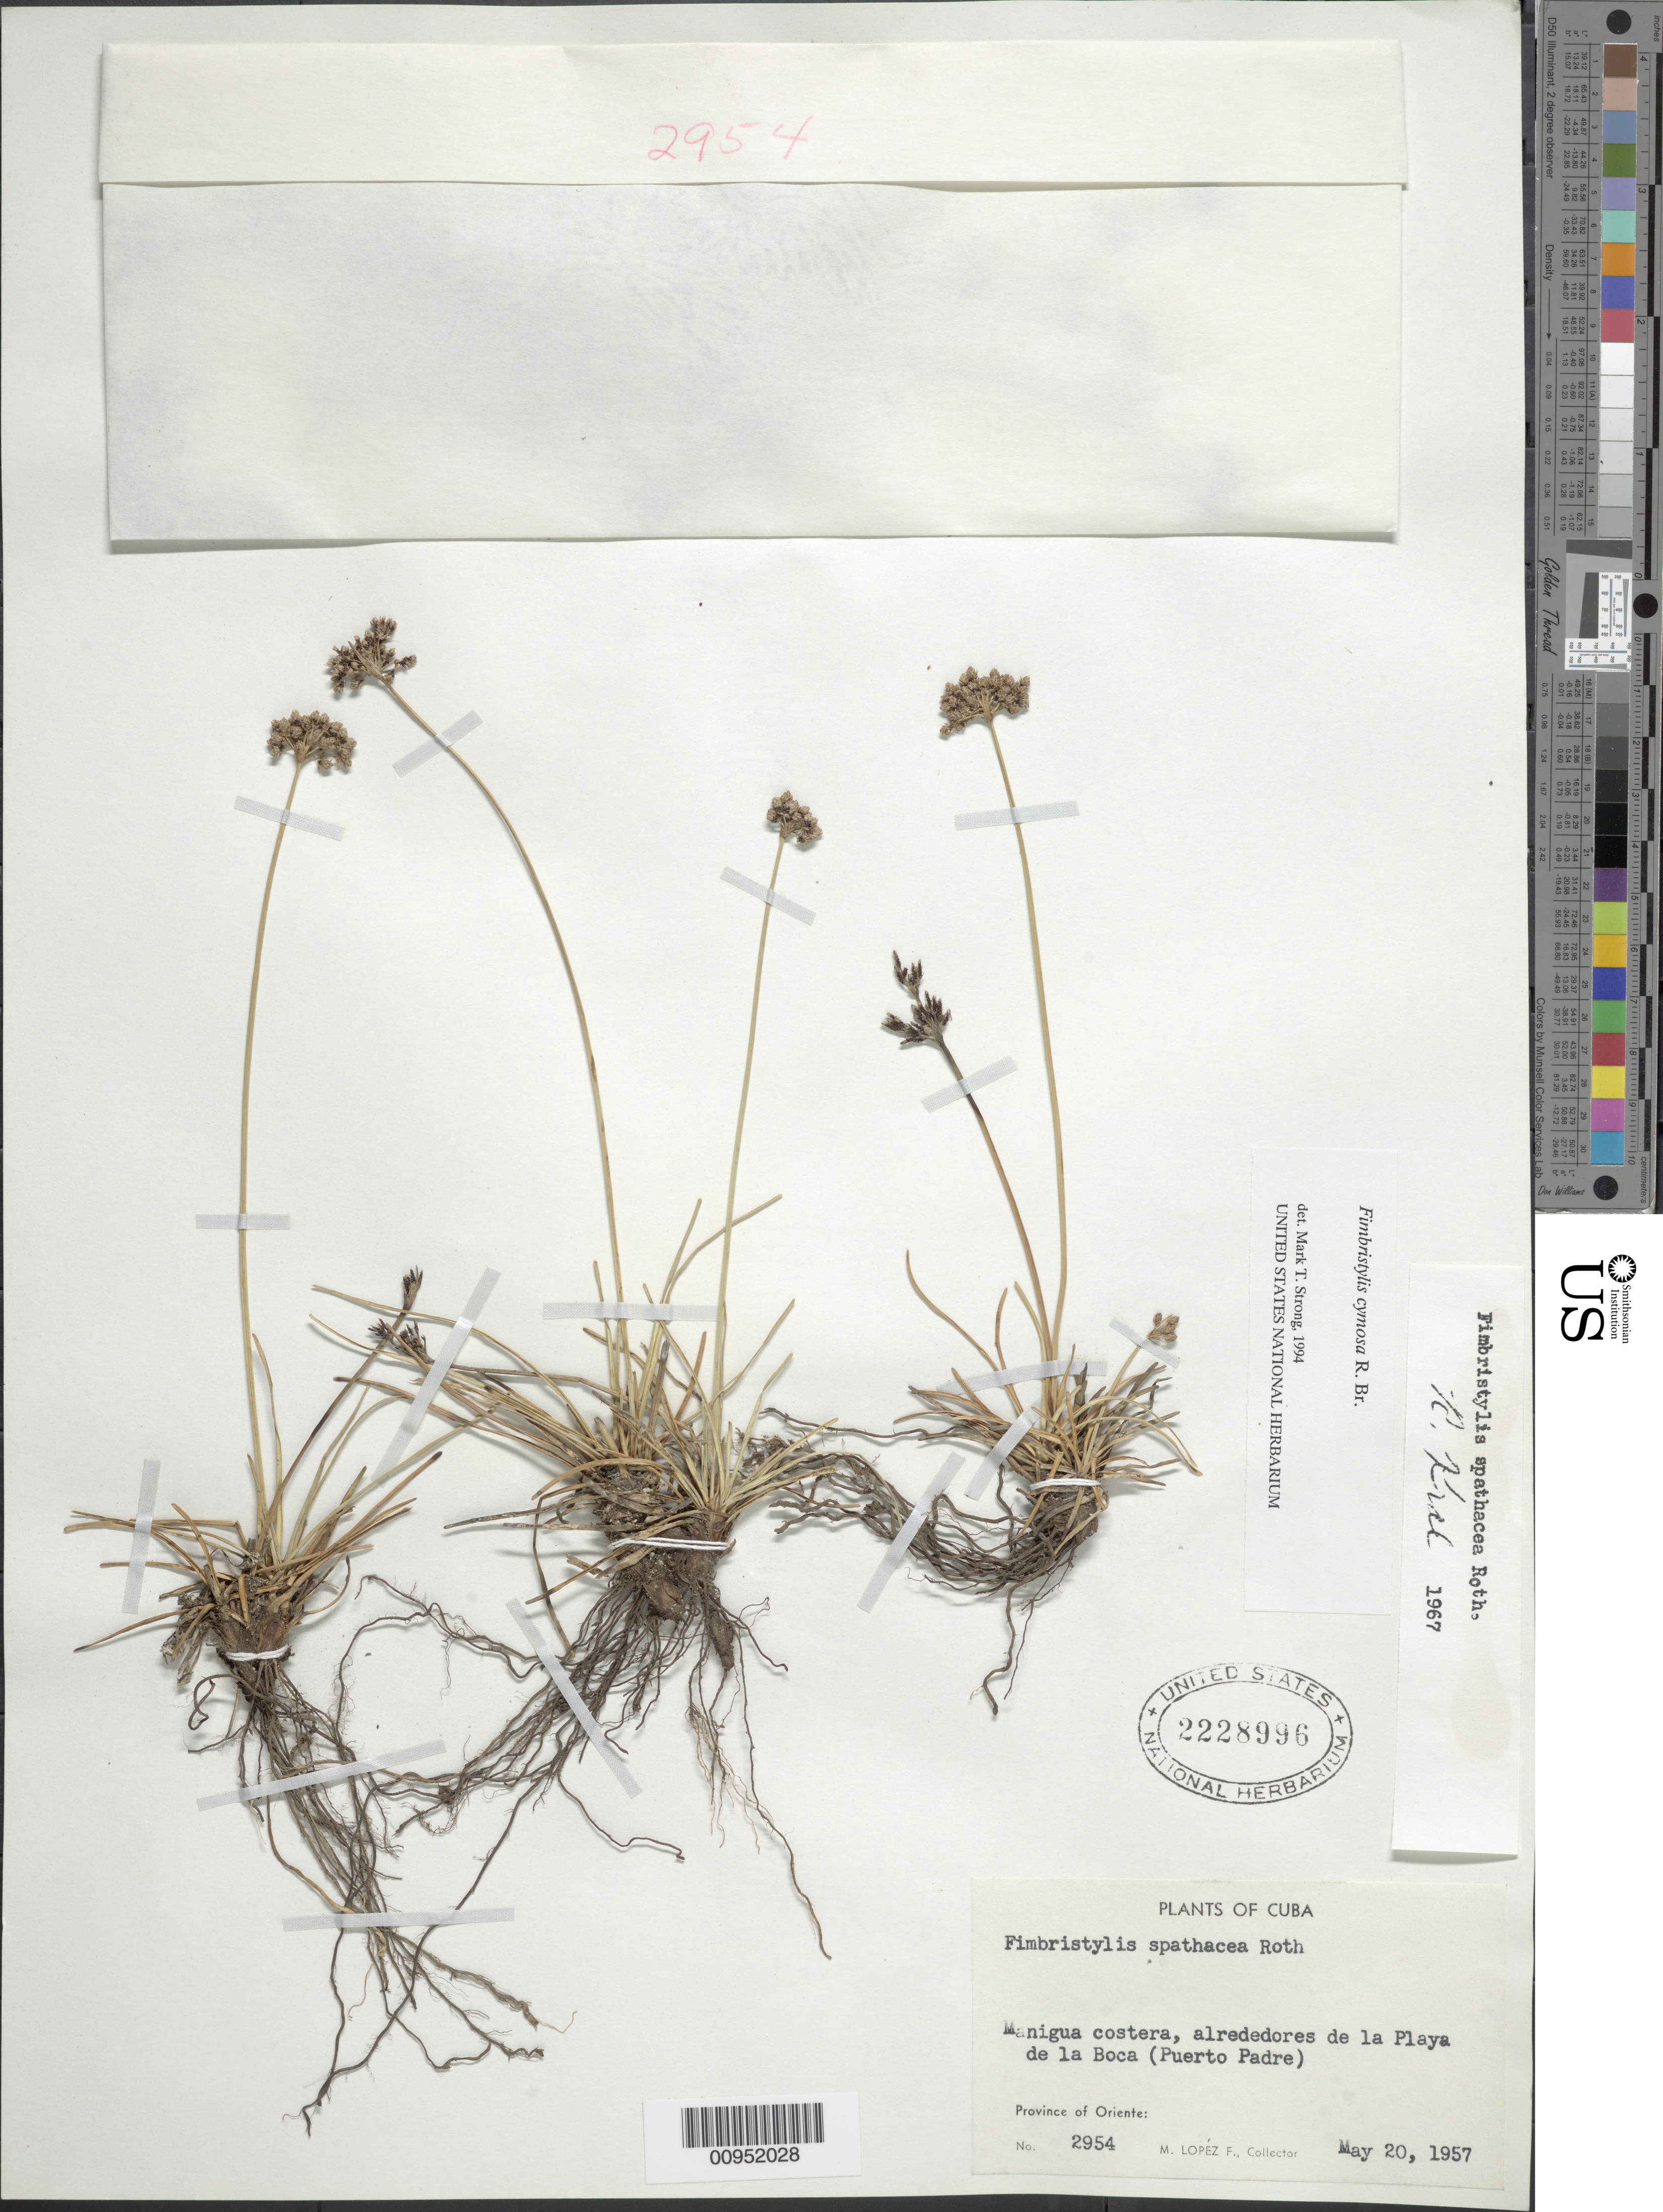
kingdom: Plantae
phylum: Tracheophyta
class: Liliopsida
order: Poales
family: Cyperaceae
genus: Fimbristylis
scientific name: Fimbristylis cymosa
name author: R. Br.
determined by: Strong, M. T., (US), Smithsonian Institution - National Museum of Natural History (UNITED STATES)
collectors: M. López Figueiras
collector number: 2954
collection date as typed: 20 May 1957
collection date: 1957-05-20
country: Cuba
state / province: Oriente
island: Cuba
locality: Manigua coastera, alrededores de la Playa de la Boca (Puerto Padre)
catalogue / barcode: US 2228996